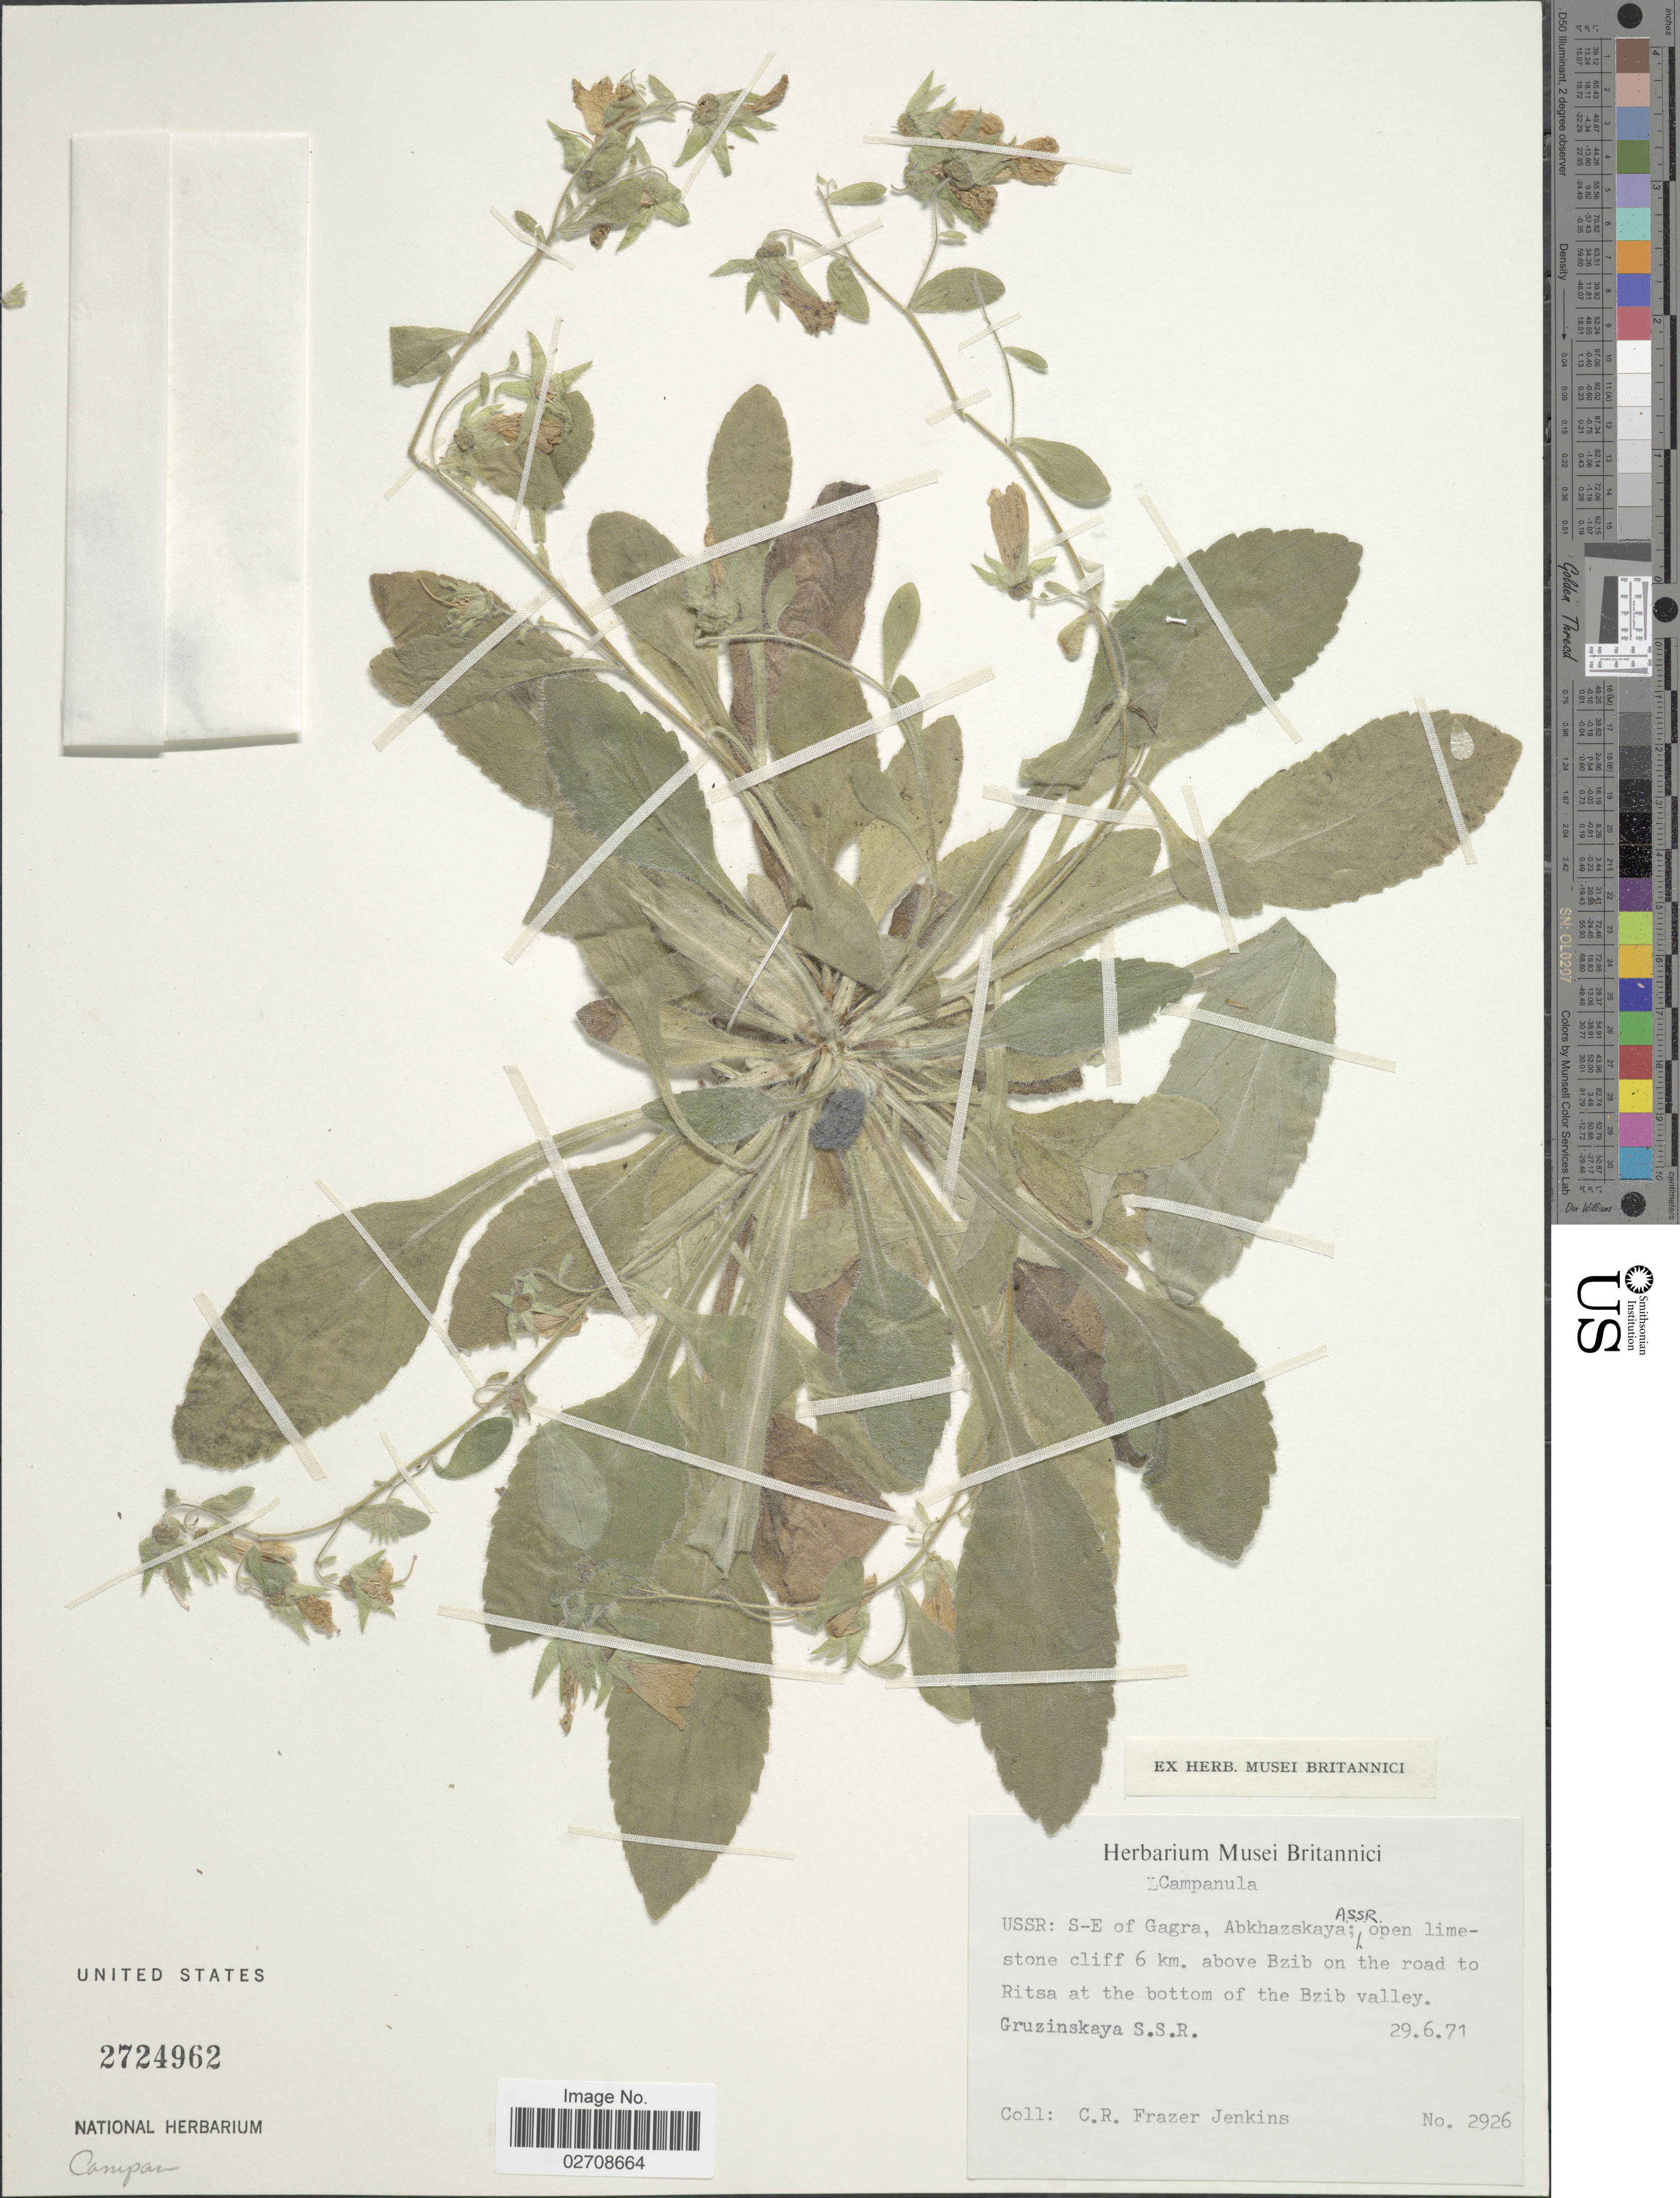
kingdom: Plantae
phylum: Tracheophyta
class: Magnoliopsida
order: Asterales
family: Campanulaceae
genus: Campanula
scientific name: Campanula sp.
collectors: C. R. Fraser-Jenkins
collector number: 2926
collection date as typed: Transcribed d/m/y: 29/6/71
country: Georgia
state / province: Abkhazia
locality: USSR: S-E of Gagra, Abkhazskaya: ASSR, open limestone cliff 6 km. above Bzib on the road to Ritsa at the bottom of the Bzib valley, Gruzinskaya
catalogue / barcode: US 2724962